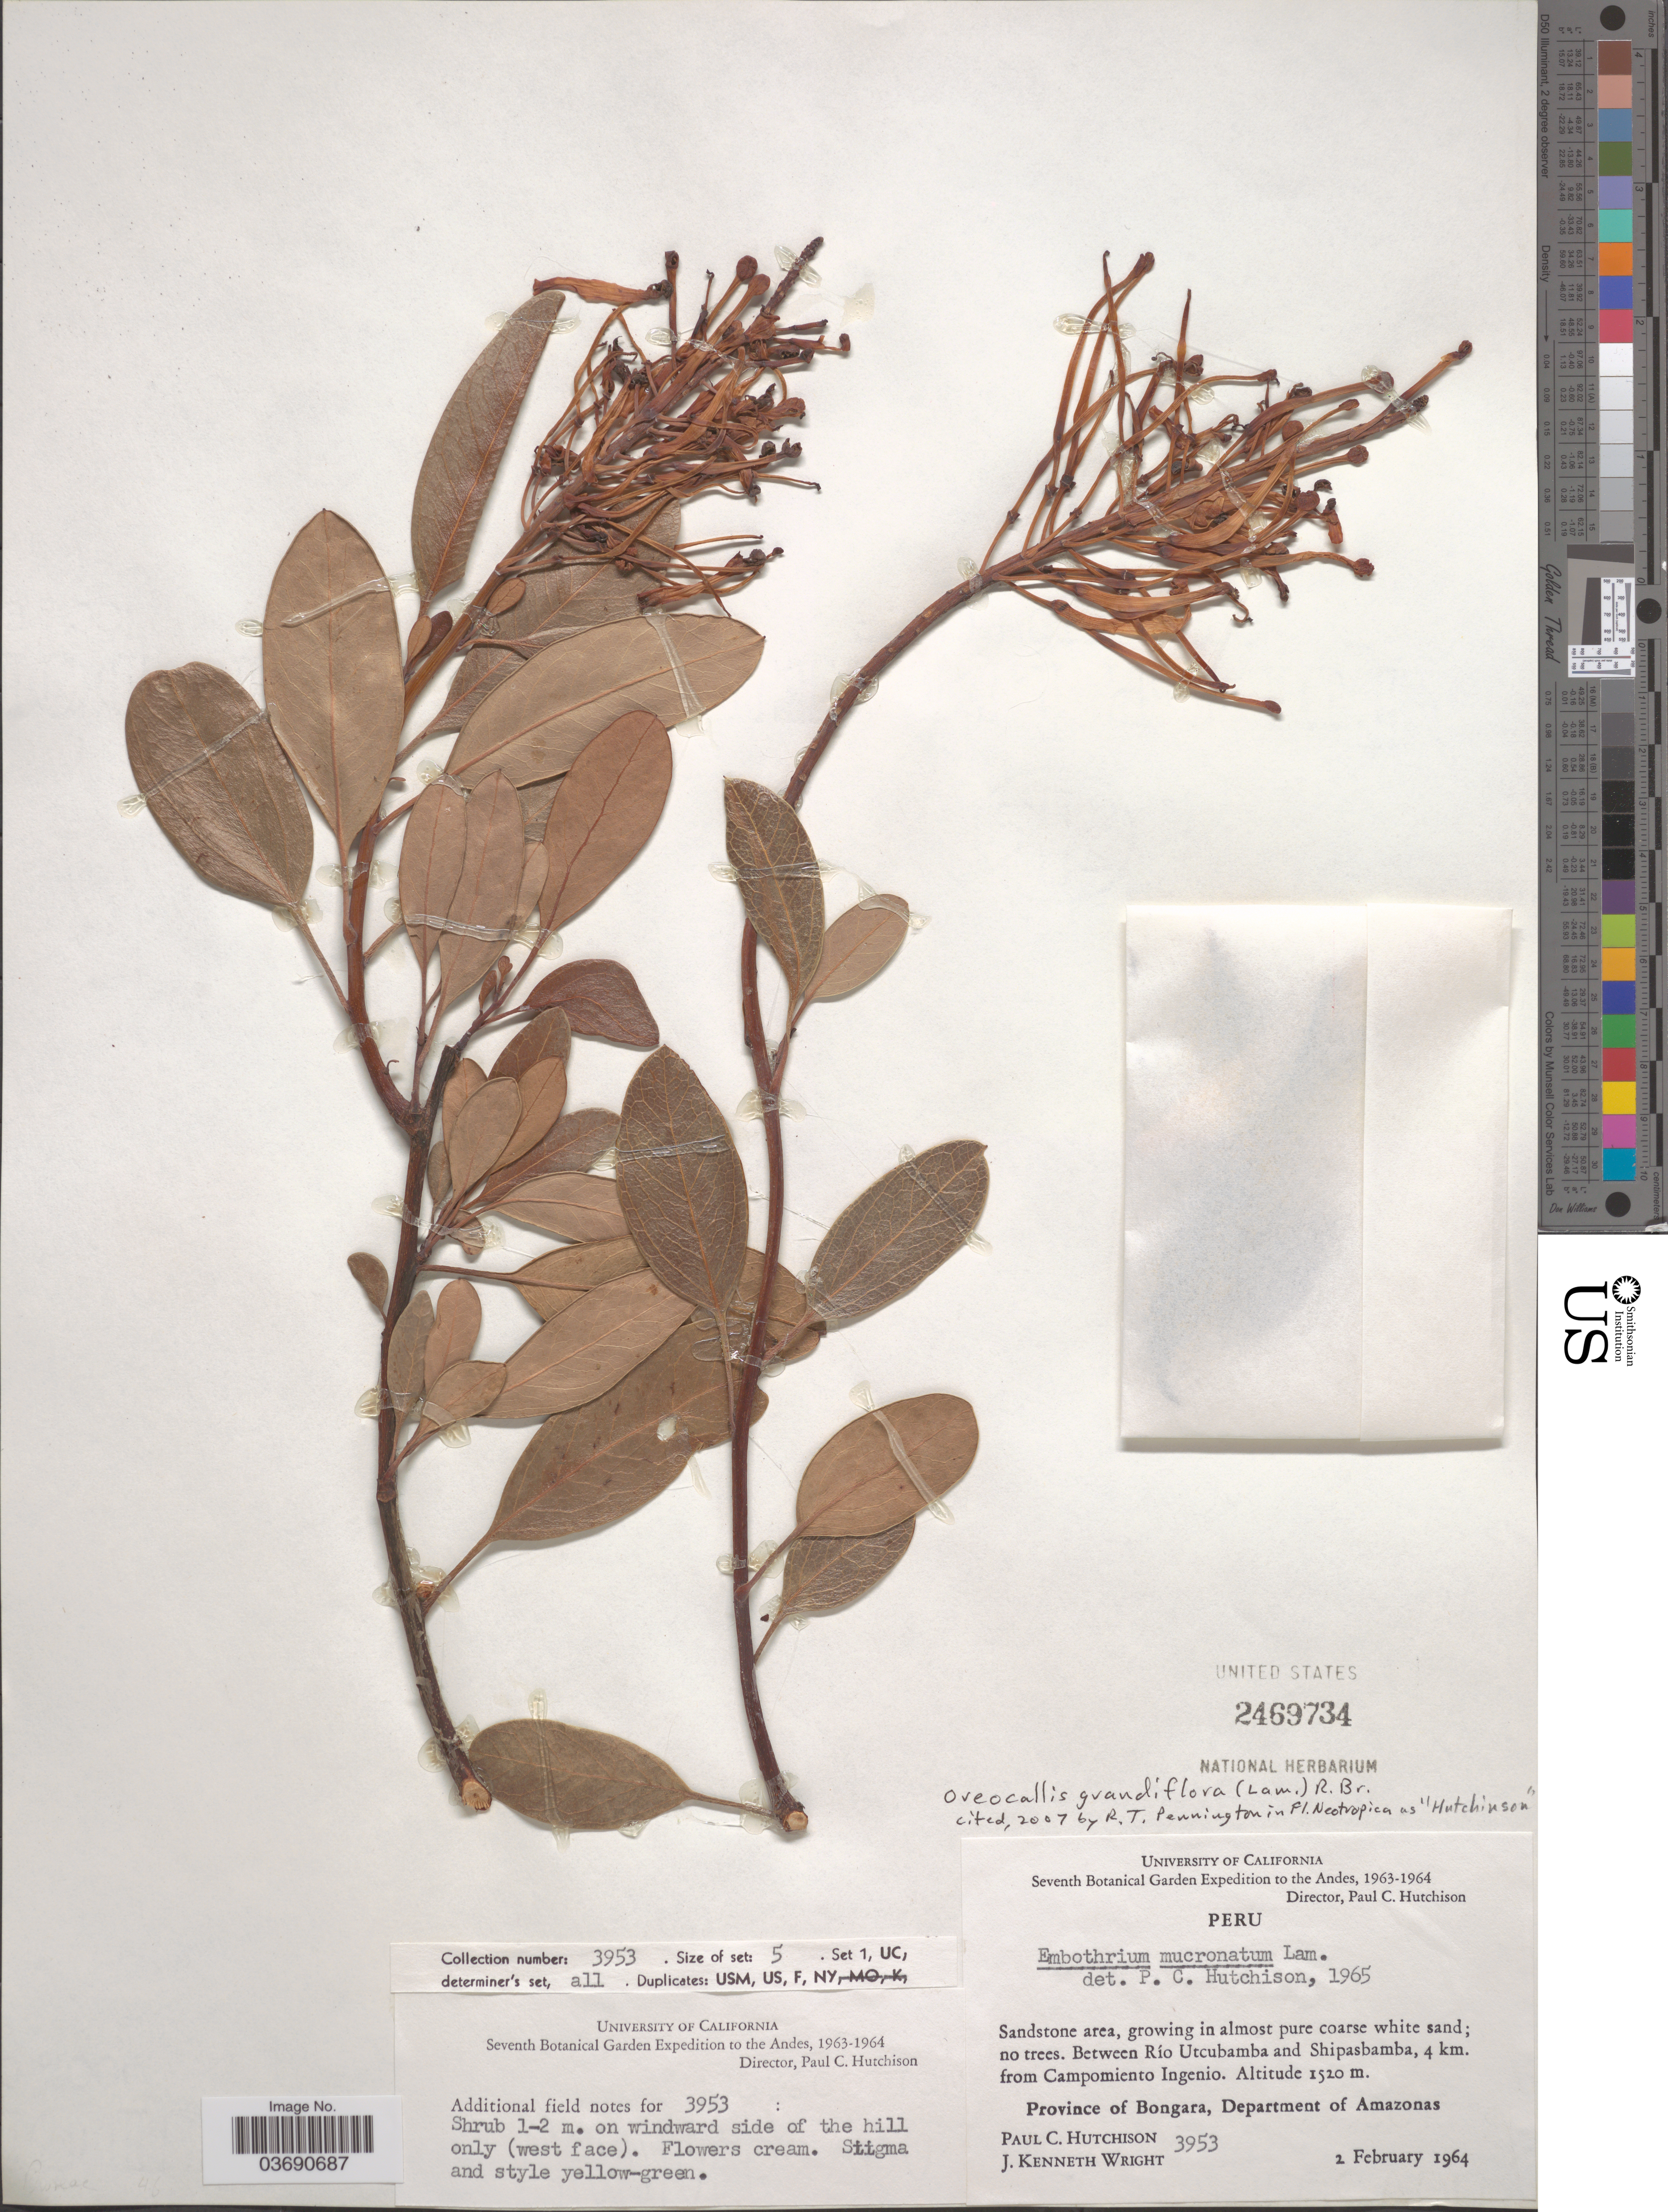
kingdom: Plantae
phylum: Tracheophyta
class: Magnoliopsida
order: Proteales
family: Proteaceae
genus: Oreocallis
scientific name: Oreocallis grandiflora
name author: (Lam.) R. Br.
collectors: P. C. Hutchison & J. K. Wright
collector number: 3953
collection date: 1964-02-02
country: Peru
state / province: Amazonas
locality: The Andes. Sandstone area, growing in almost pure coarse white sand. Between Río Utcubamba and Shipasbamba, 4 km. from Campomiento Ingenio. Province of Bongara, Department of Amazonas.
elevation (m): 1520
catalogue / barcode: US 2469734